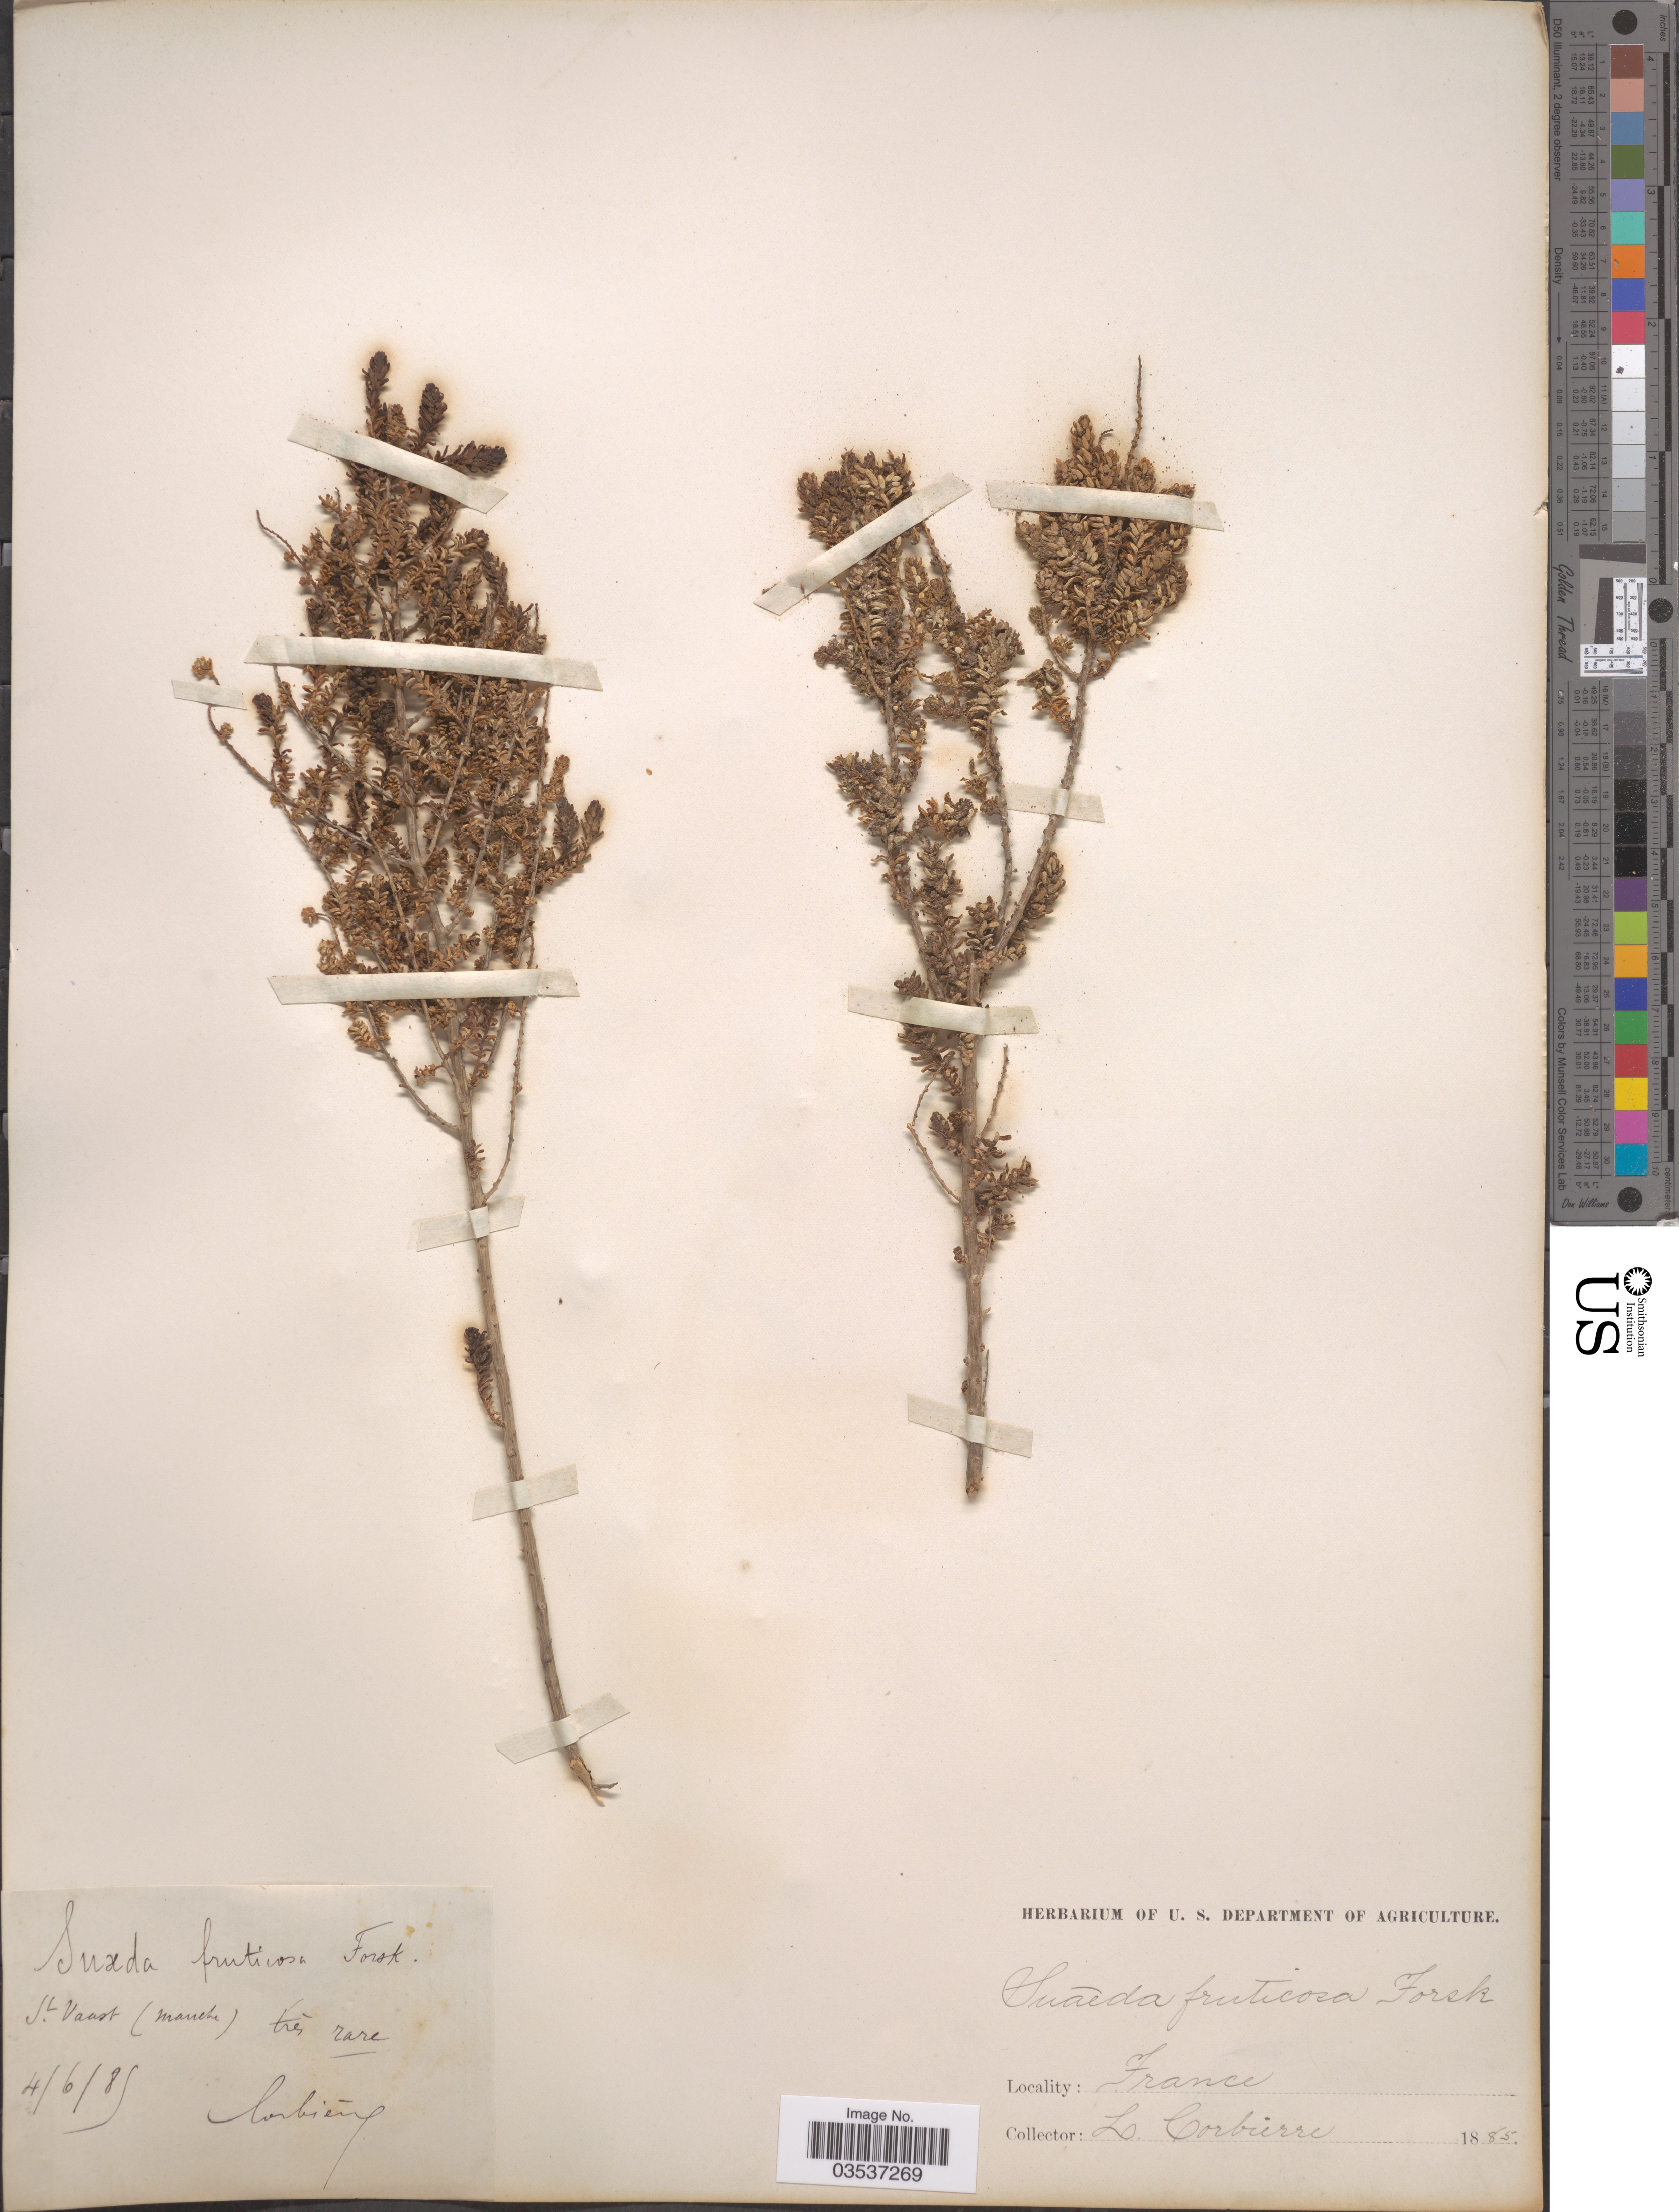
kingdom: Plantae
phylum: Tracheophyta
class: Magnoliopsida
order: Caryophyllales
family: Amaranthaceae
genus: Suaeda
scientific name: Suaeda fruticosa auct. non Forssk.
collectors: L. Corbière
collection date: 1885-06-04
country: France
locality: St. Vaast (Manche).